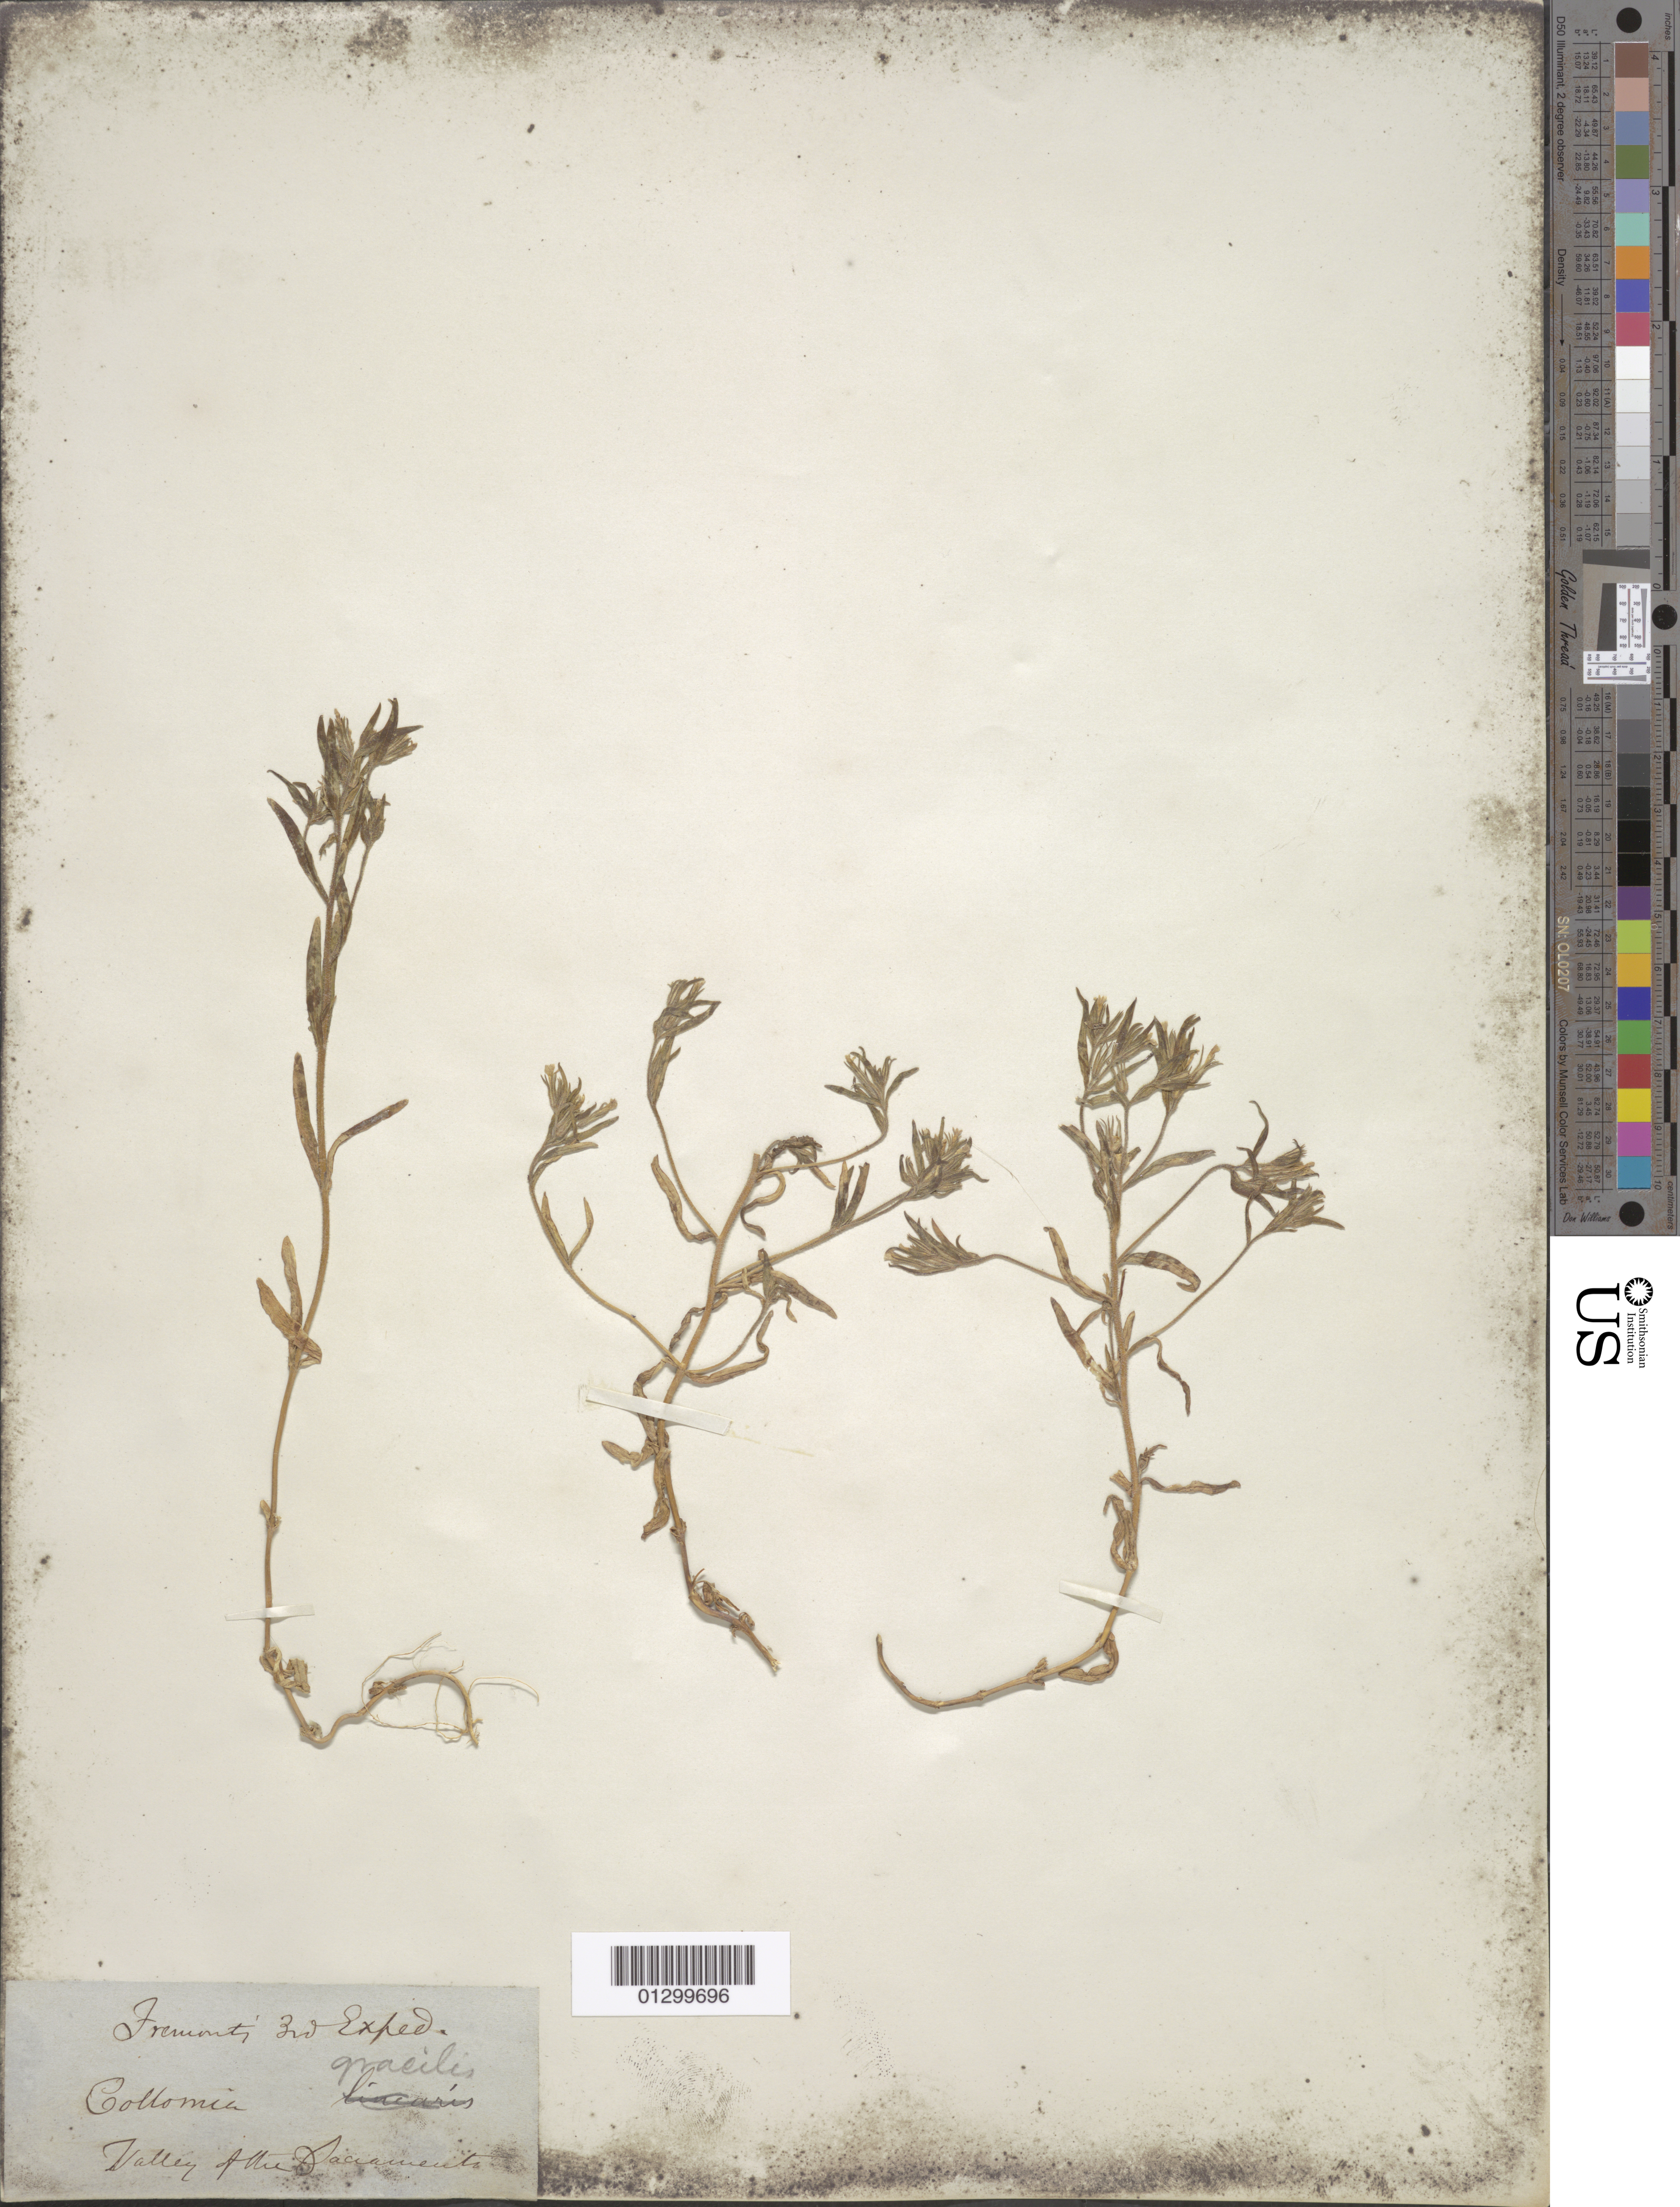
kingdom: Plantae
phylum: Tracheophyta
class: Magnoliopsida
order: Ericales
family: Polemoniaceae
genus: Microsteris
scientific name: Microsteris gracilis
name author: (Hook.) Greene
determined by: (US) Smithsonian Institution - National Museum of Natural History - Department of Botany (UNITED STATES)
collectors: J. C. Frémont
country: United States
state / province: California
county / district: Sacramento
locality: Valley of the Sacramento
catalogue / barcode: US 103235